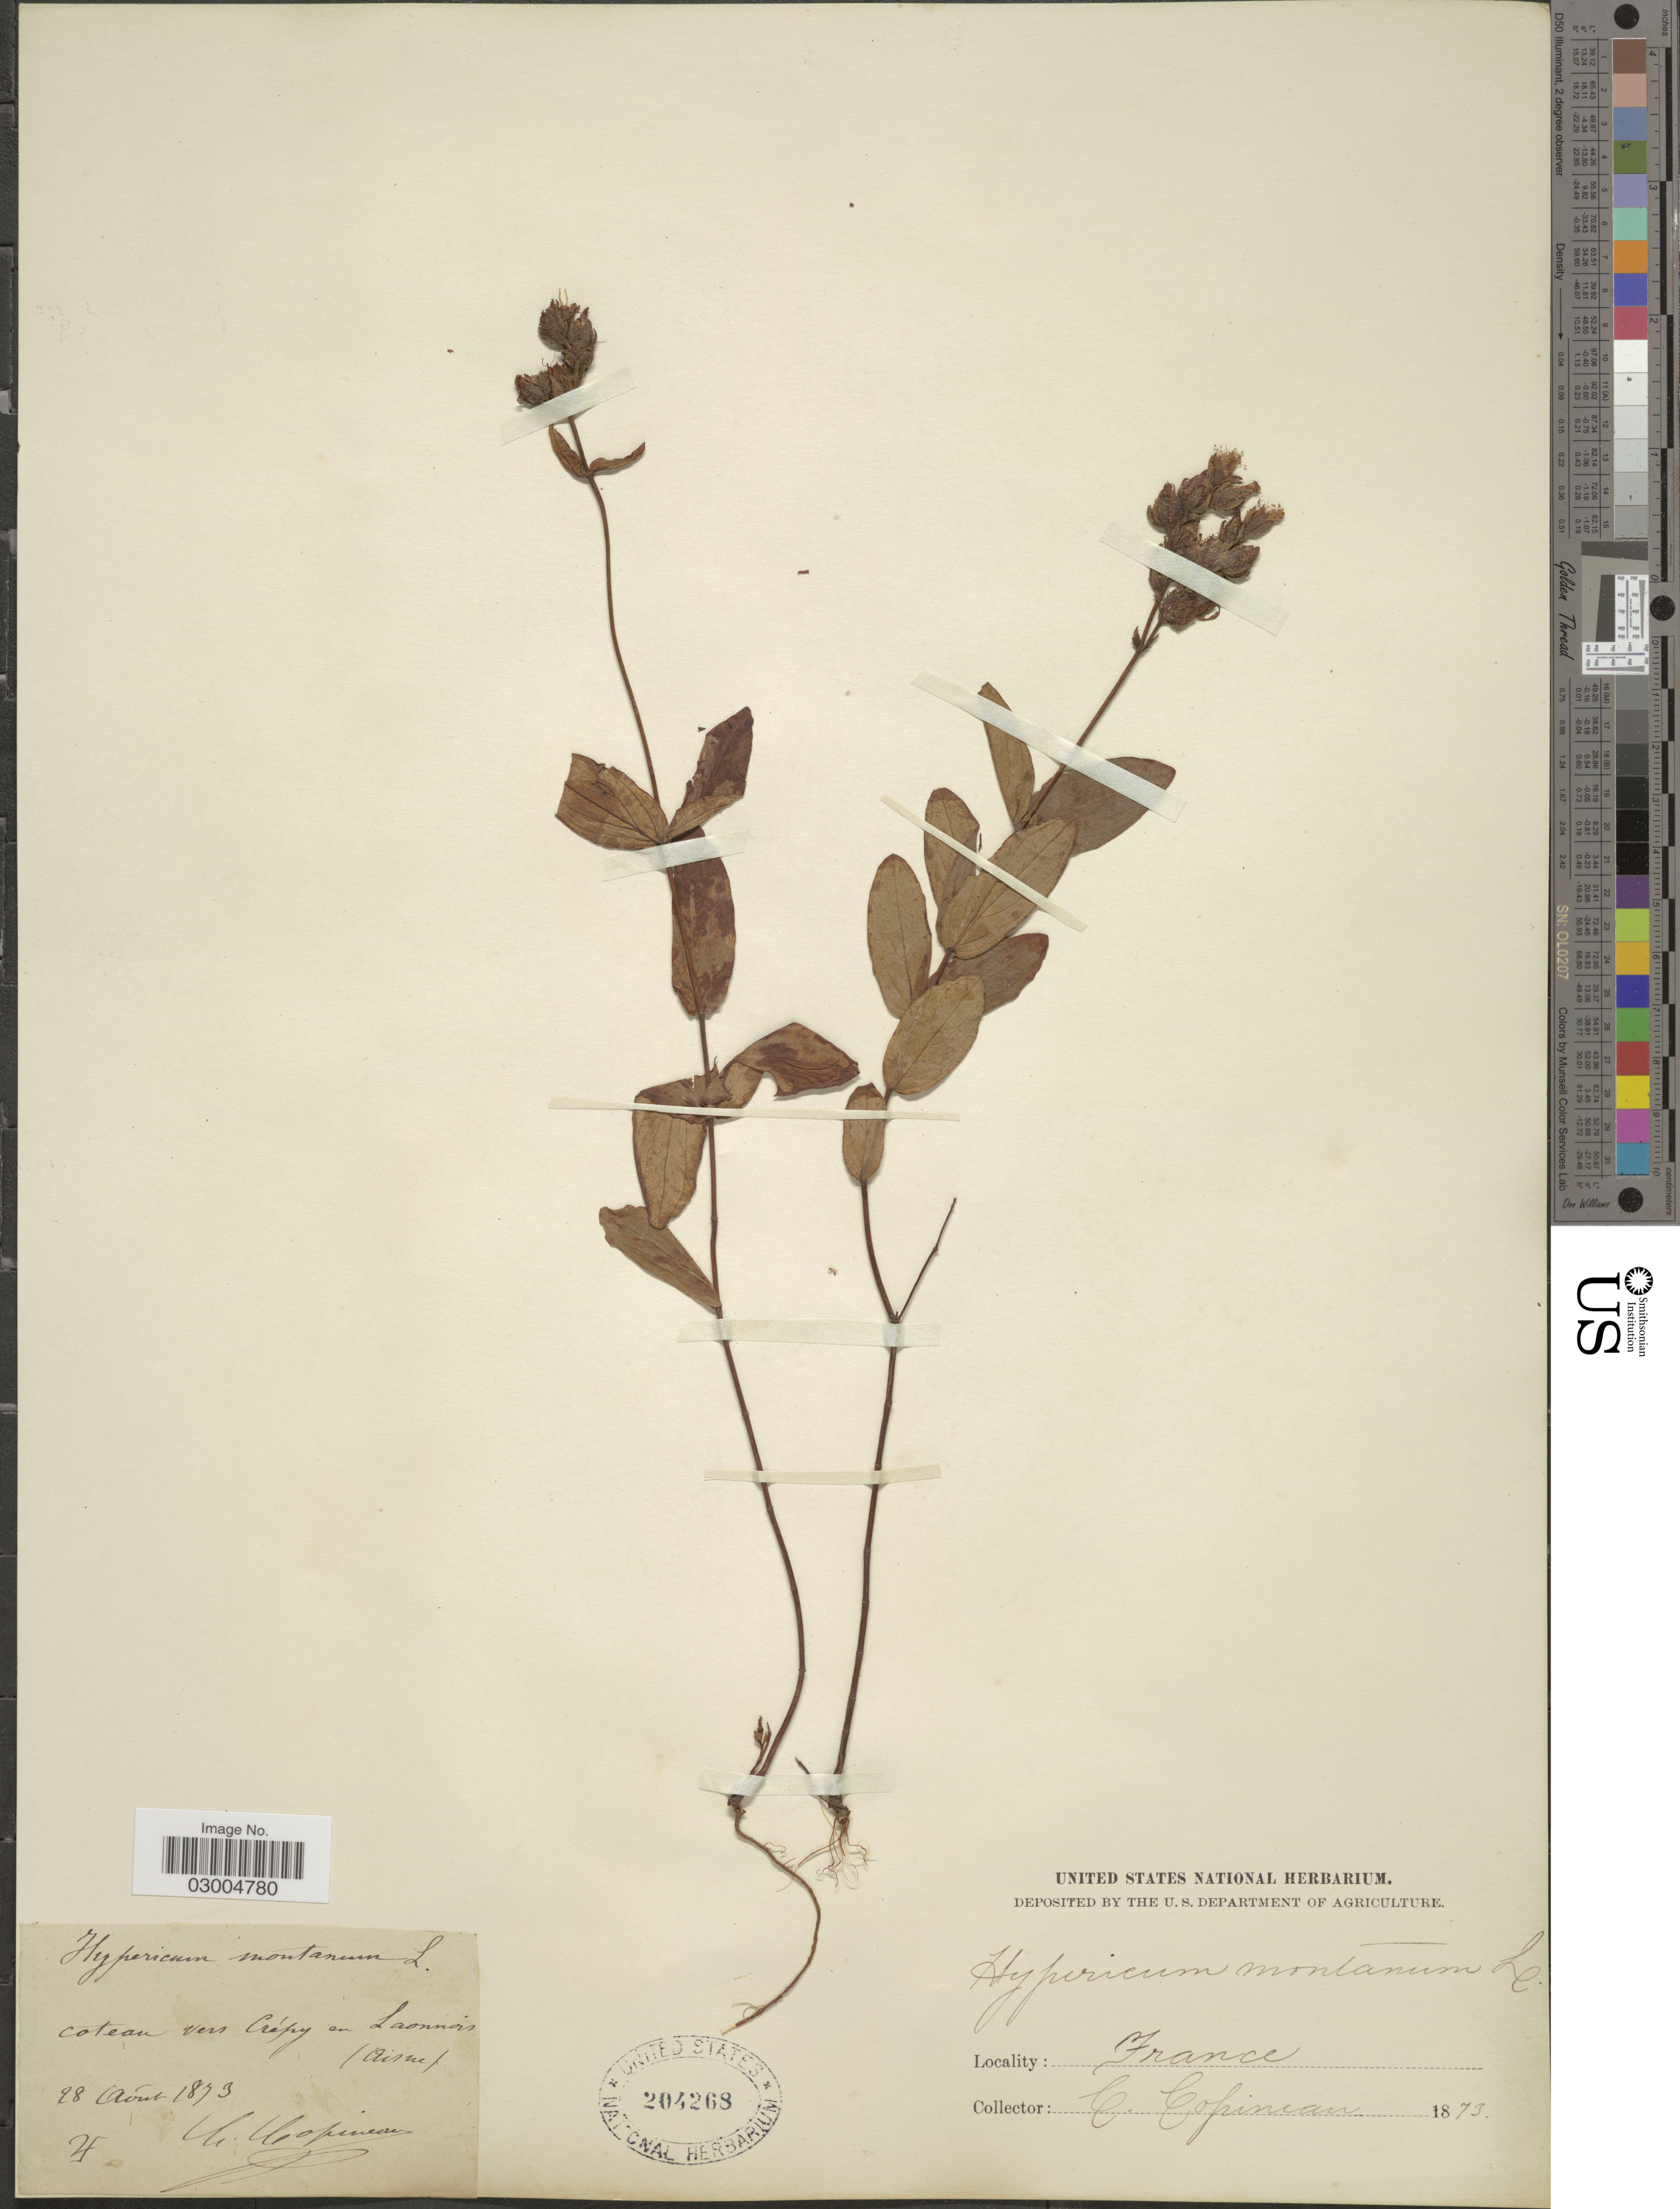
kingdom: Plantae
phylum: Tracheophyta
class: Magnoliopsida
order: Malpighiales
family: Hypericaceae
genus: Hypericum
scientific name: Hypericum montanum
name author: L.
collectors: C. Copineau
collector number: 4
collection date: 1873-08-28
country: France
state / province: Hauts-de-France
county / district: Aisne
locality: Coteau vers Crépy en Laonnis (Aisne) [hillside towards Crépy-en-Laonnis (Aisne)]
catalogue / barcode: US 204268